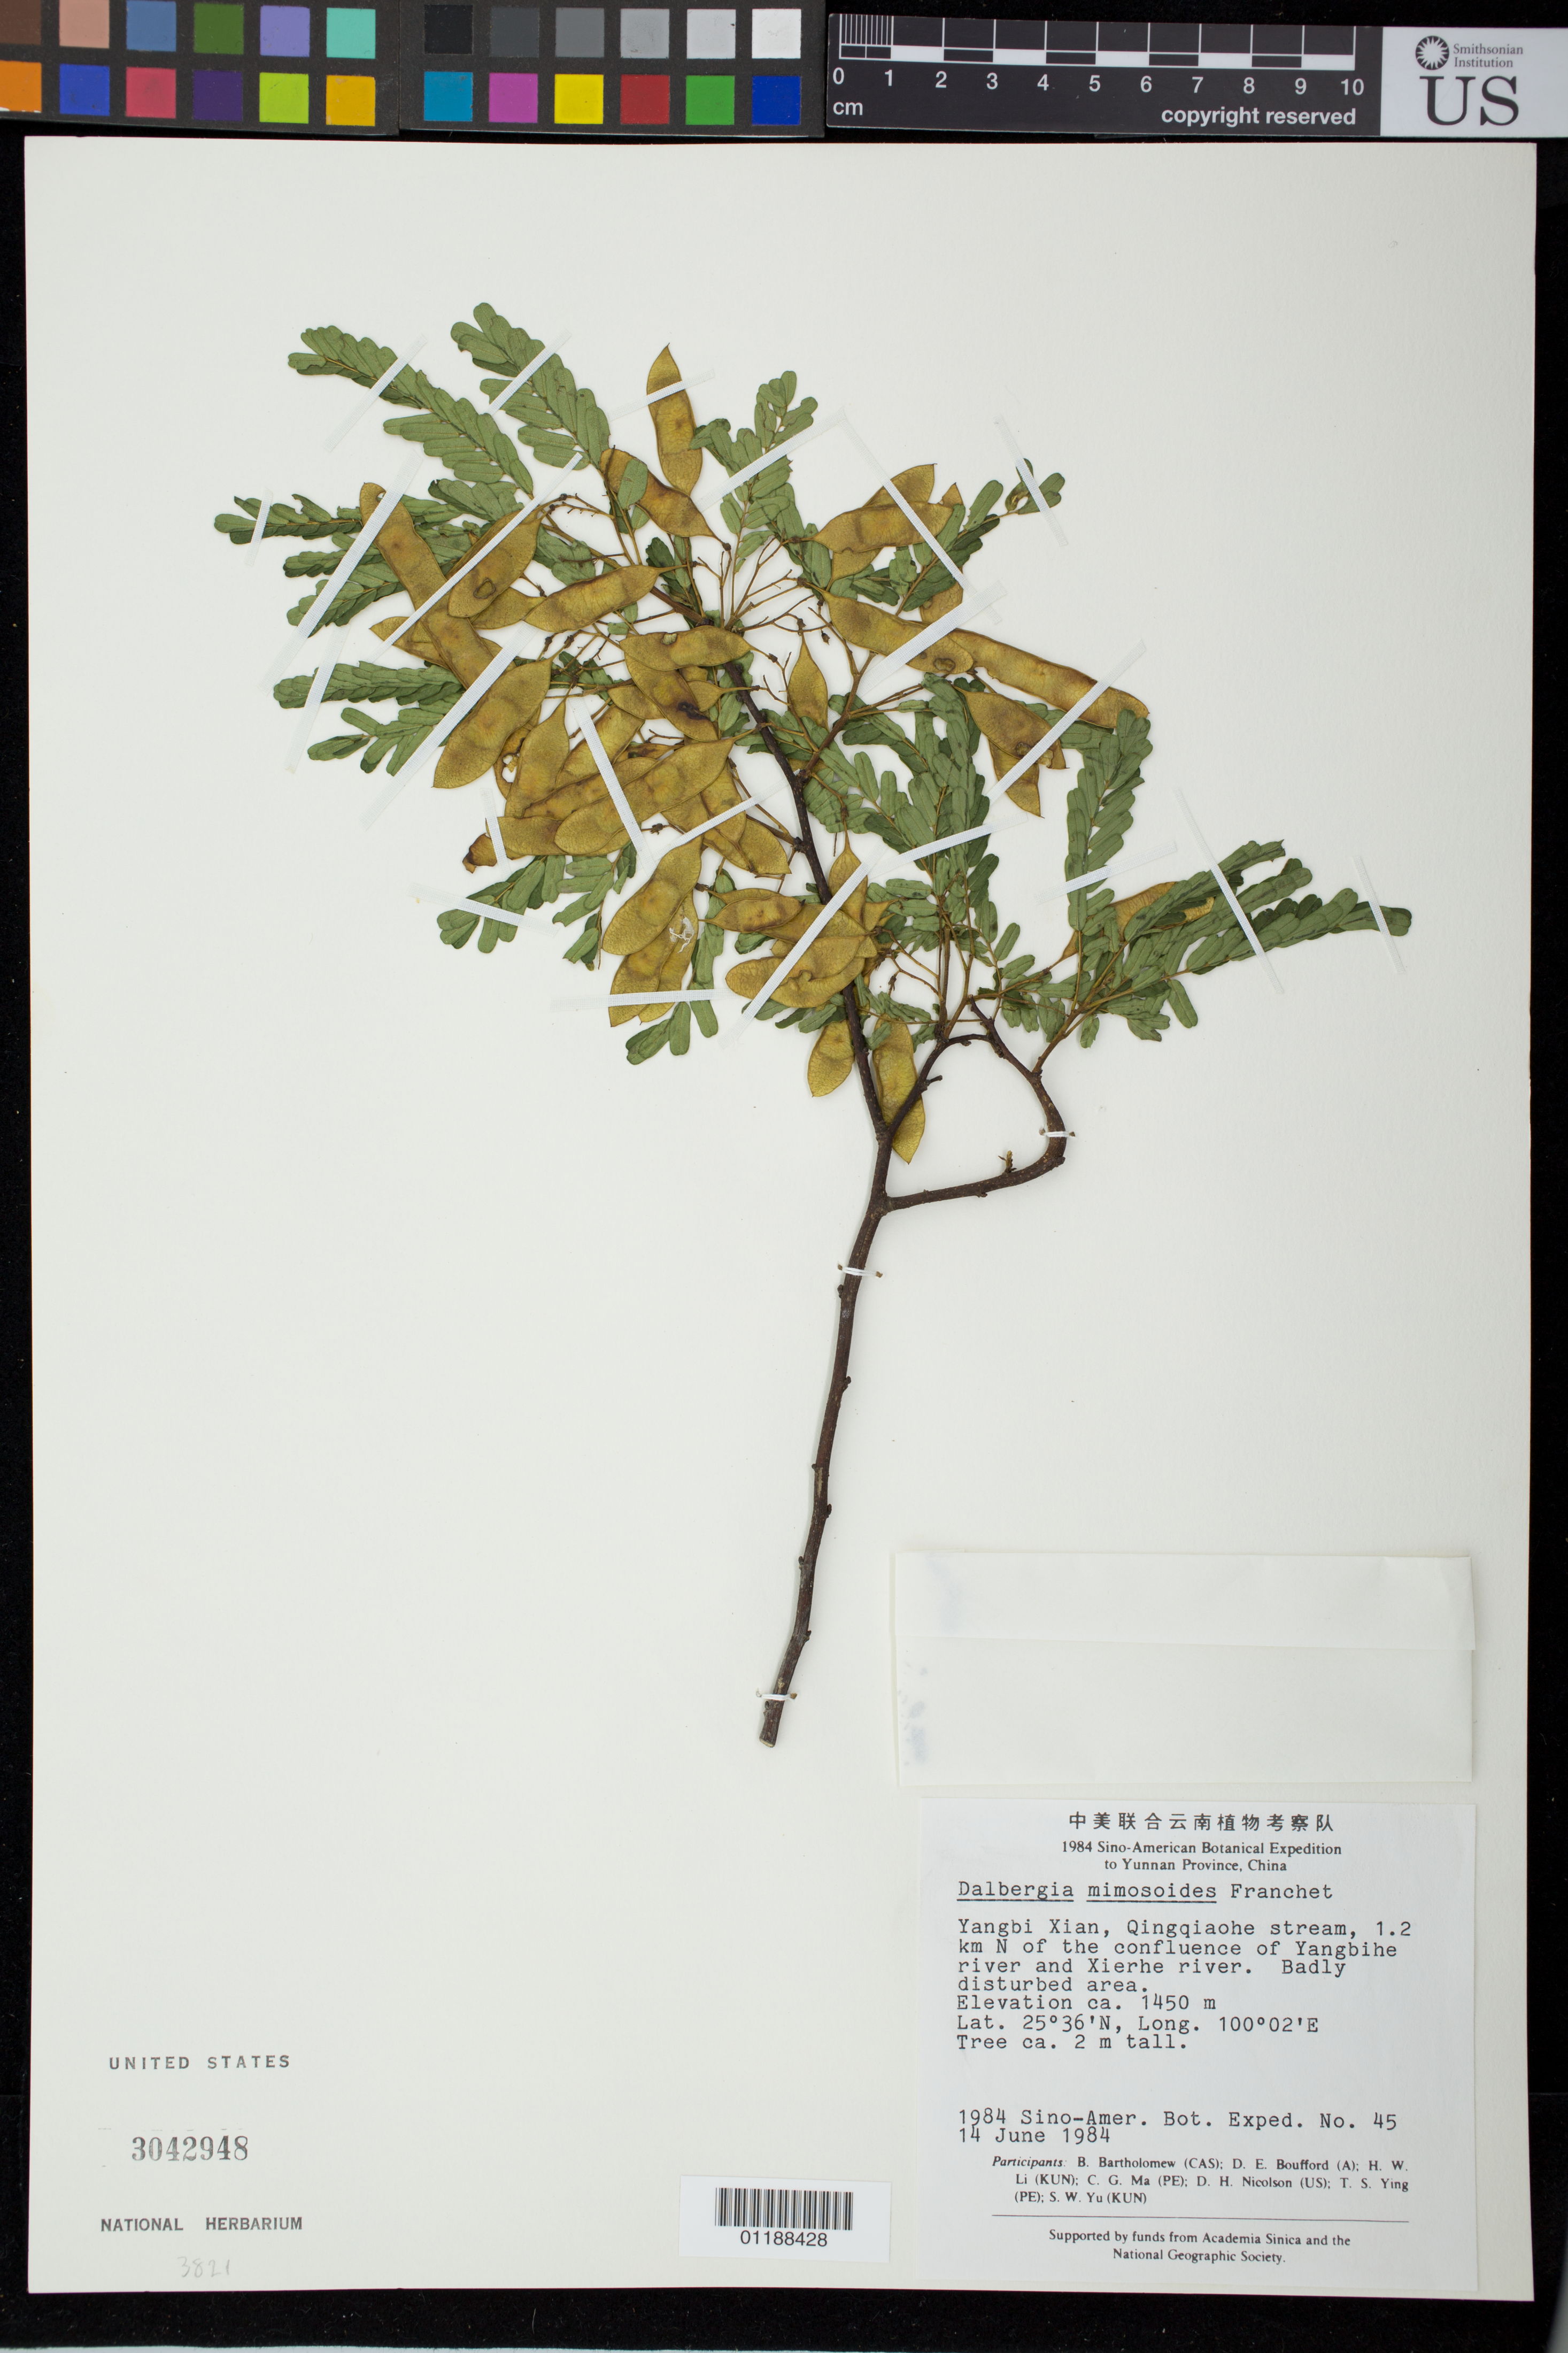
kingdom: Plantae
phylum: Tracheophyta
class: Magnoliopsida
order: Fabales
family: Fabaceae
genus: Dalbergia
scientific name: Dalbergia mimosoides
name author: Franch.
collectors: B. Bartholomew, D. E. Boufford, H. W. Li & C. Ma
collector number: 45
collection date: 1984-06-14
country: China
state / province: Yunnan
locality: Yangbi Xian, Qingqiaohe stream, 1.2 km N of the confluence of Yangbihi river and Xierhe river. Badly disturbed area.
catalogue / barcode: US 3042948